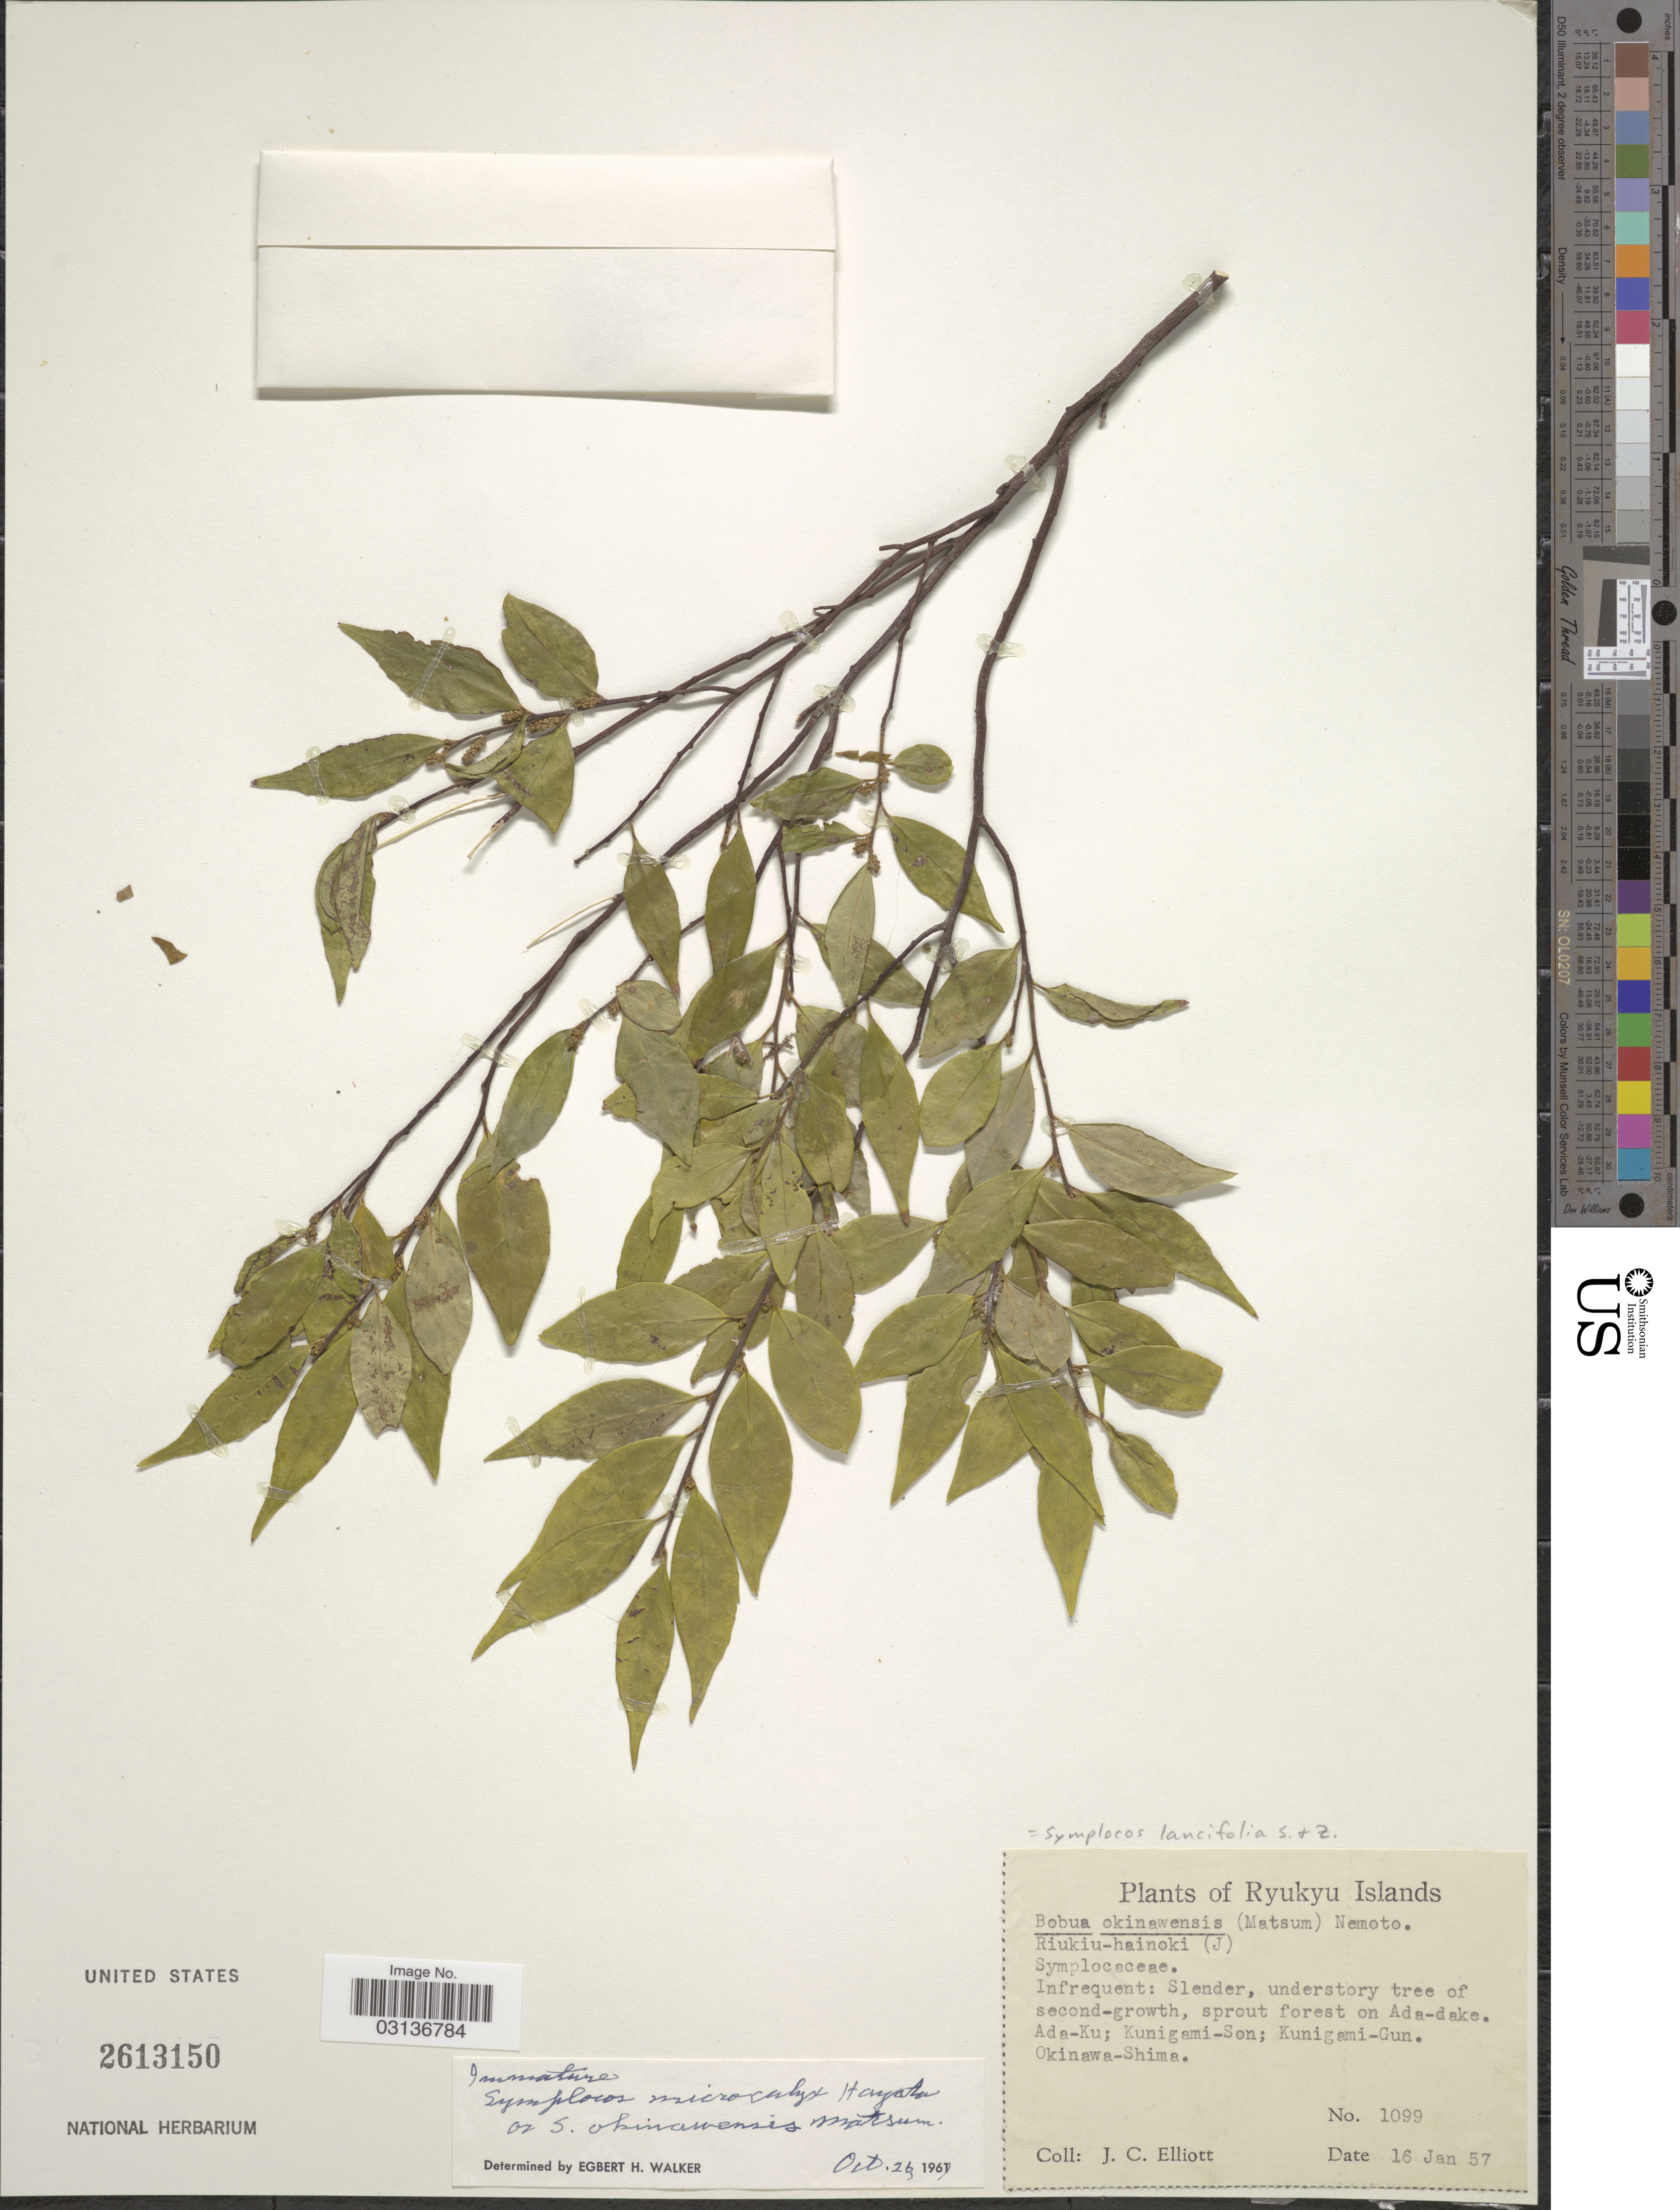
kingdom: Plantae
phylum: Tracheophyta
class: Magnoliopsida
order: Ericales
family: Symplocaceae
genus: Symplocos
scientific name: Symplocos lancifolia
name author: Siebert & Zucc.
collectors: J. C. Elliott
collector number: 1099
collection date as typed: Transcribed d/m/y: 16/1/57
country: Japan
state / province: Okinawa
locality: Ryukyu Islands. Sprout forest on Ada-dake. Ada-Ku; Kunigami-Son; Kunigami-Gun. Okinawa-Shima.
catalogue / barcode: US 2613150